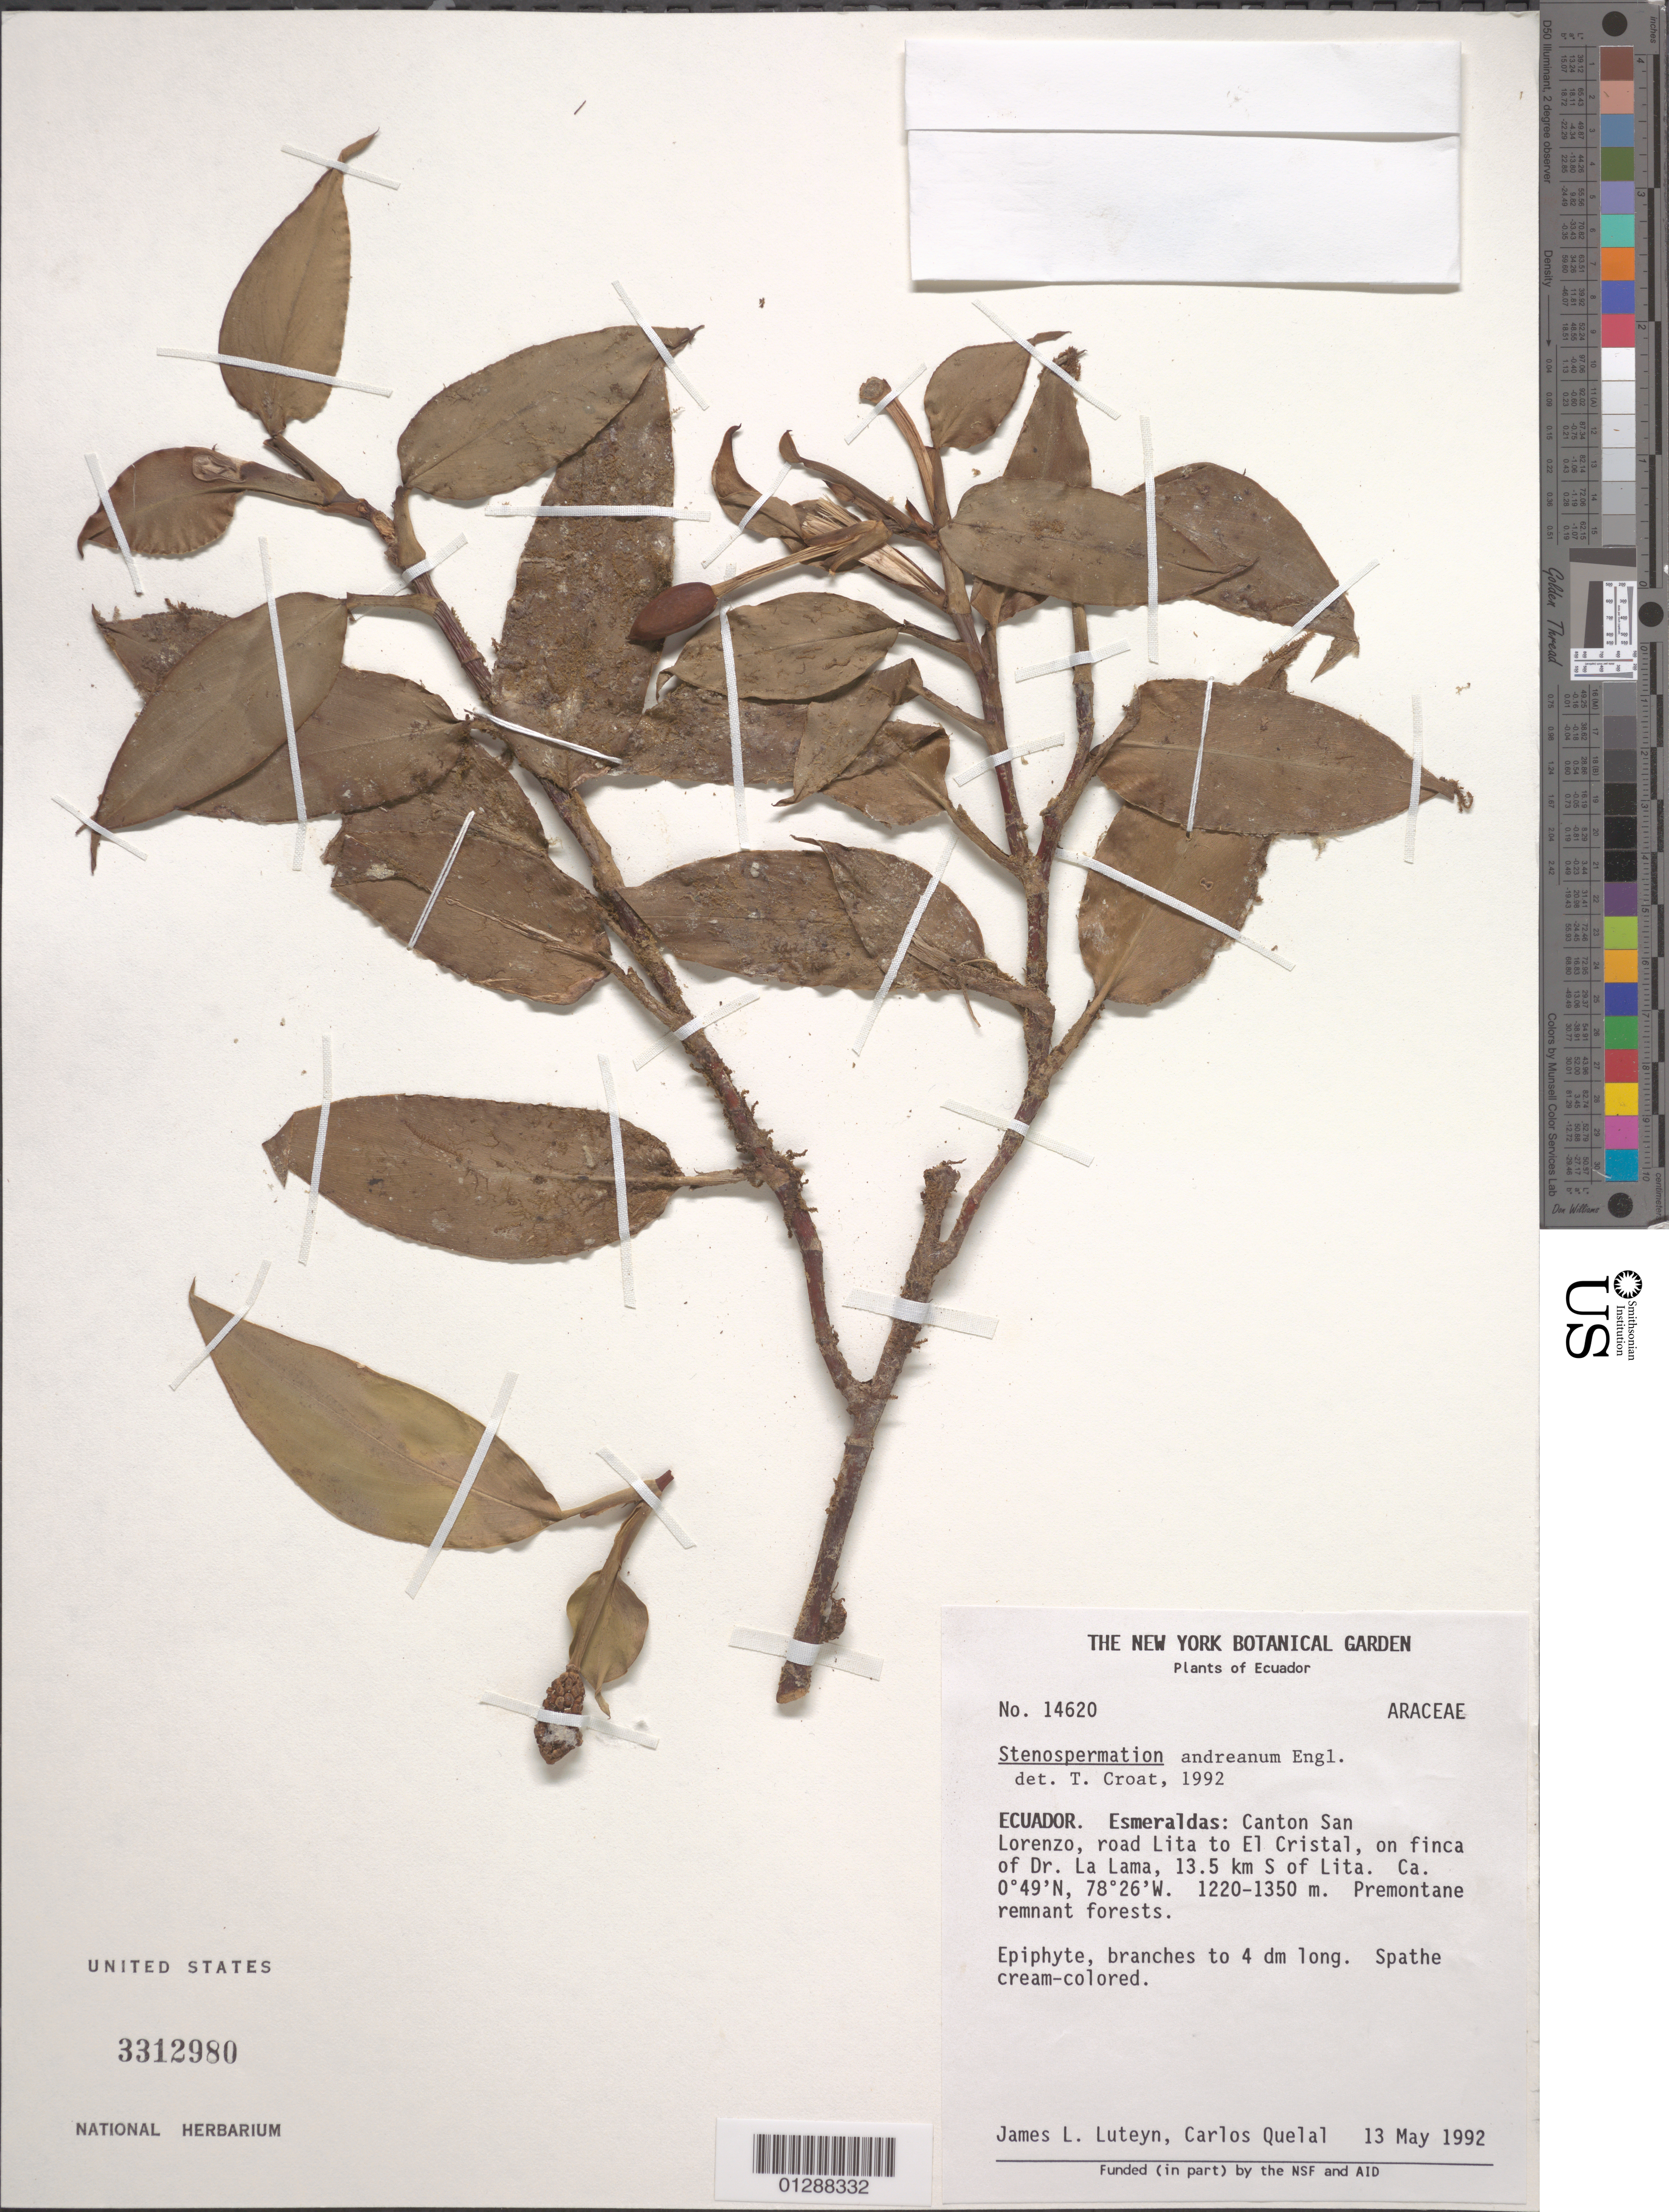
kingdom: Plantae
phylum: Tracheophyta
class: Liliopsida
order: Alismatales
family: Araceae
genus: Stenospermation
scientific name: Stenospermation andreanum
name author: Engl.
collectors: J. L. Luteyn & C. Quelal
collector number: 14620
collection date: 1992-05-13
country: Ecuador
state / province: Esmeraldas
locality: Canton San Lorenzo, road Lita to El Cristal, on finca of Dr. La Lama, 13.5 km S of Lita.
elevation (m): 1220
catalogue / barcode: US 3312980